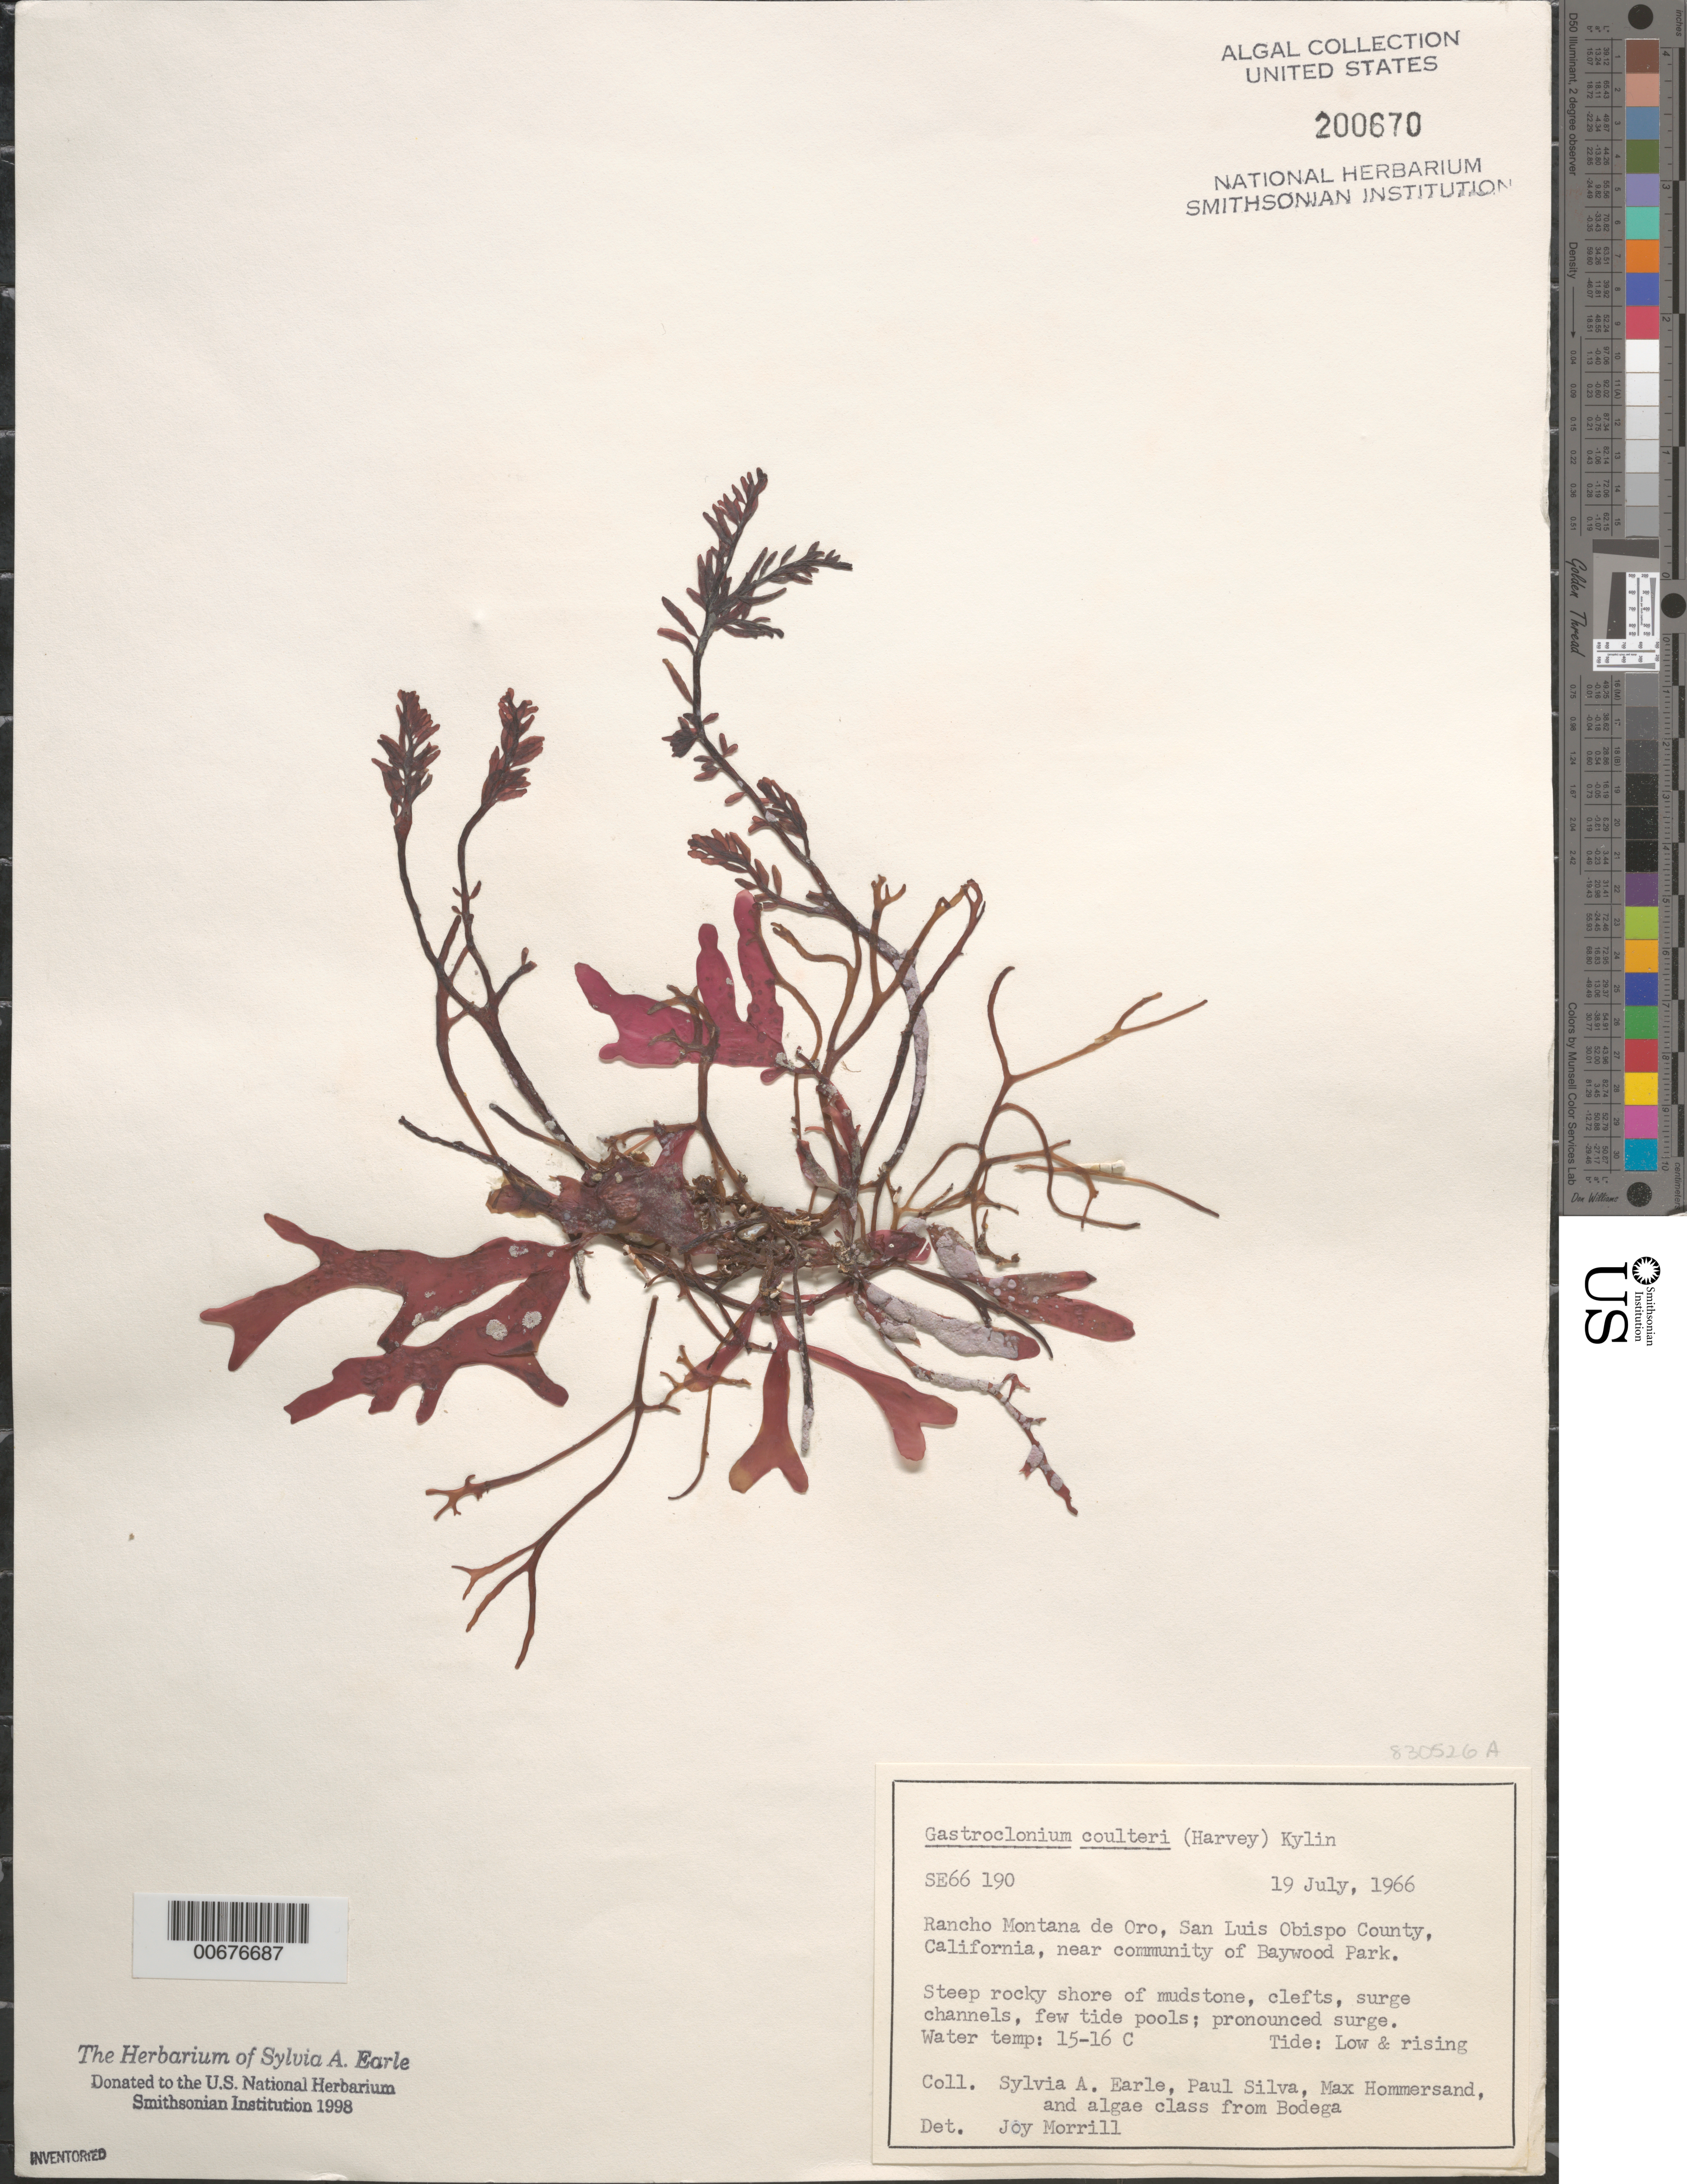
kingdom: Plantae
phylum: Rhodophyta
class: Florideophyceae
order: Rhodymeniales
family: Champiaceae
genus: Neogastroclonium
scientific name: Neogastroclonium subarticulatum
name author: (Turner) L. Le Gall et al.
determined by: Algae name updating Project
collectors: S. A. Earle, P. C. Silva, M. H. Hommersand & Bodega Algae Class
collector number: SE 66190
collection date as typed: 19 Jul 1966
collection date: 1966-07-19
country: United States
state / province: California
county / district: San Luis Obispo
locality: Rancho Montana de Oro, near Baywood Park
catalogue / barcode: US 200670